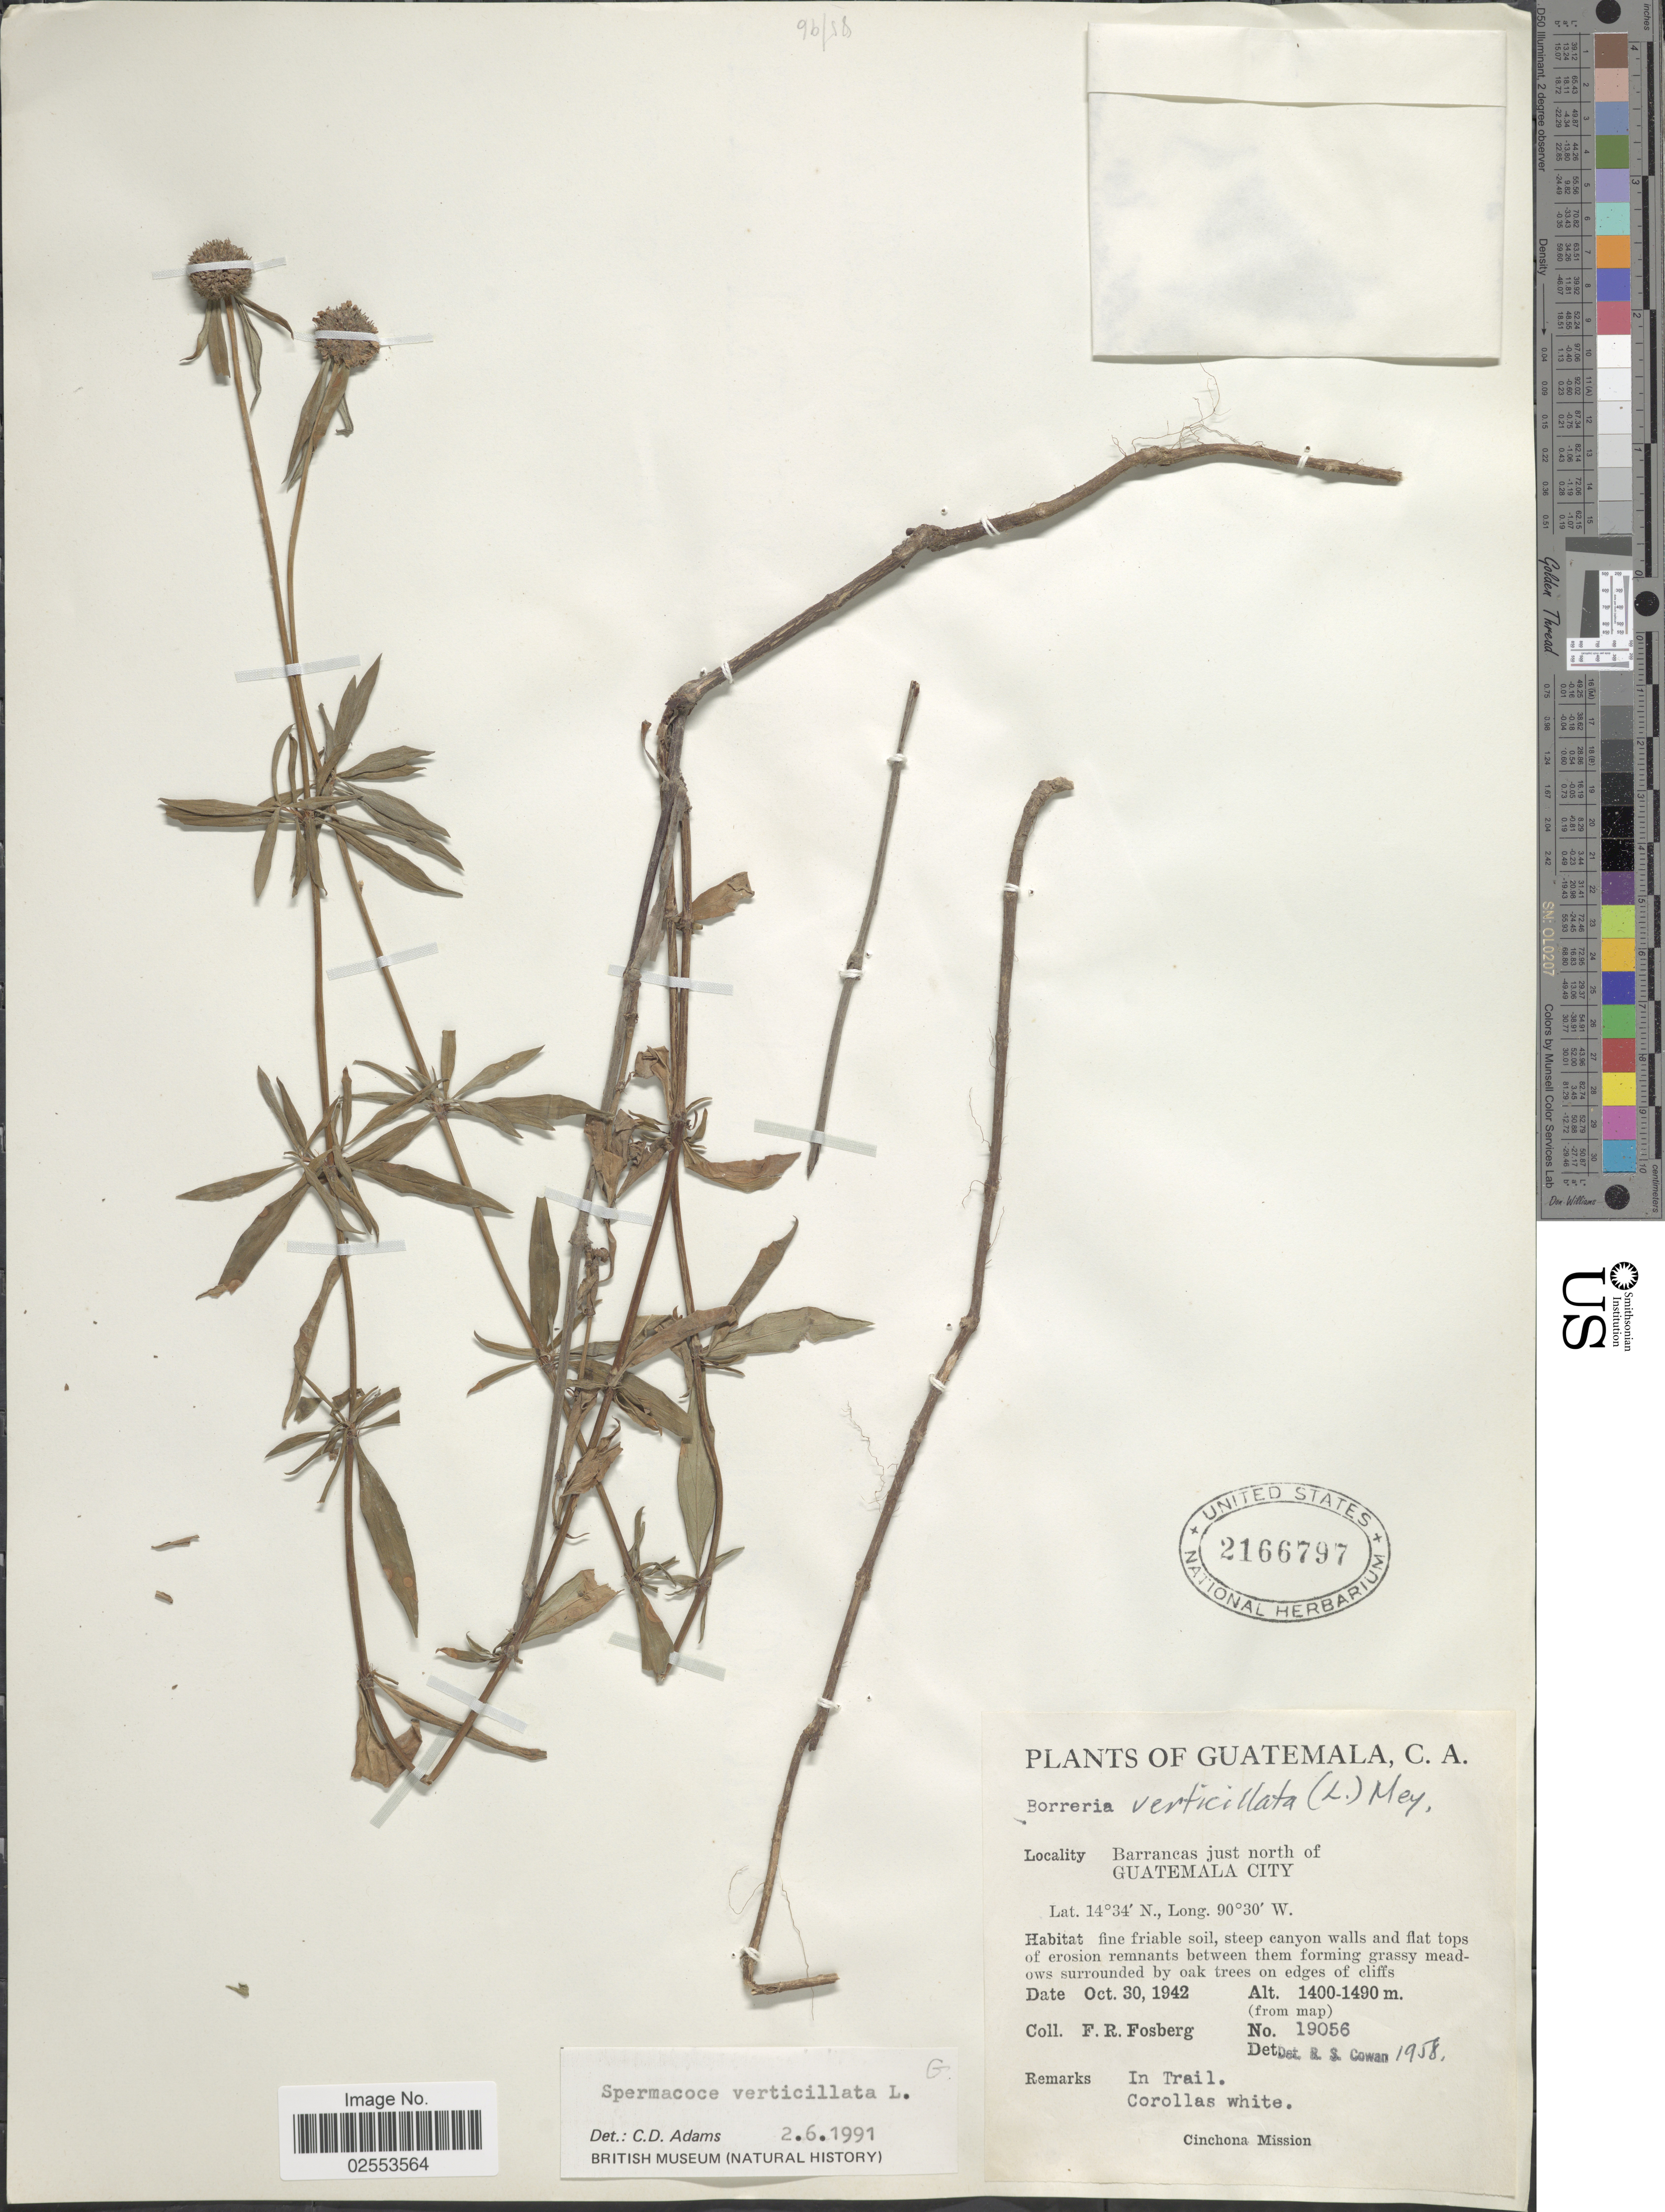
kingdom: Plantae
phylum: Tracheophyta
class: Magnoliopsida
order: Gentianales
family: Rubiaceae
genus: Spermacoce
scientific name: Spermacoce verticillata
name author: L.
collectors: F. R. Fosberg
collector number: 19056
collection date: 1942-10-30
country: Guatemala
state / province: Guatemala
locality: Barrancas just north of Guatemala City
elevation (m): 1400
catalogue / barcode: US 2166797